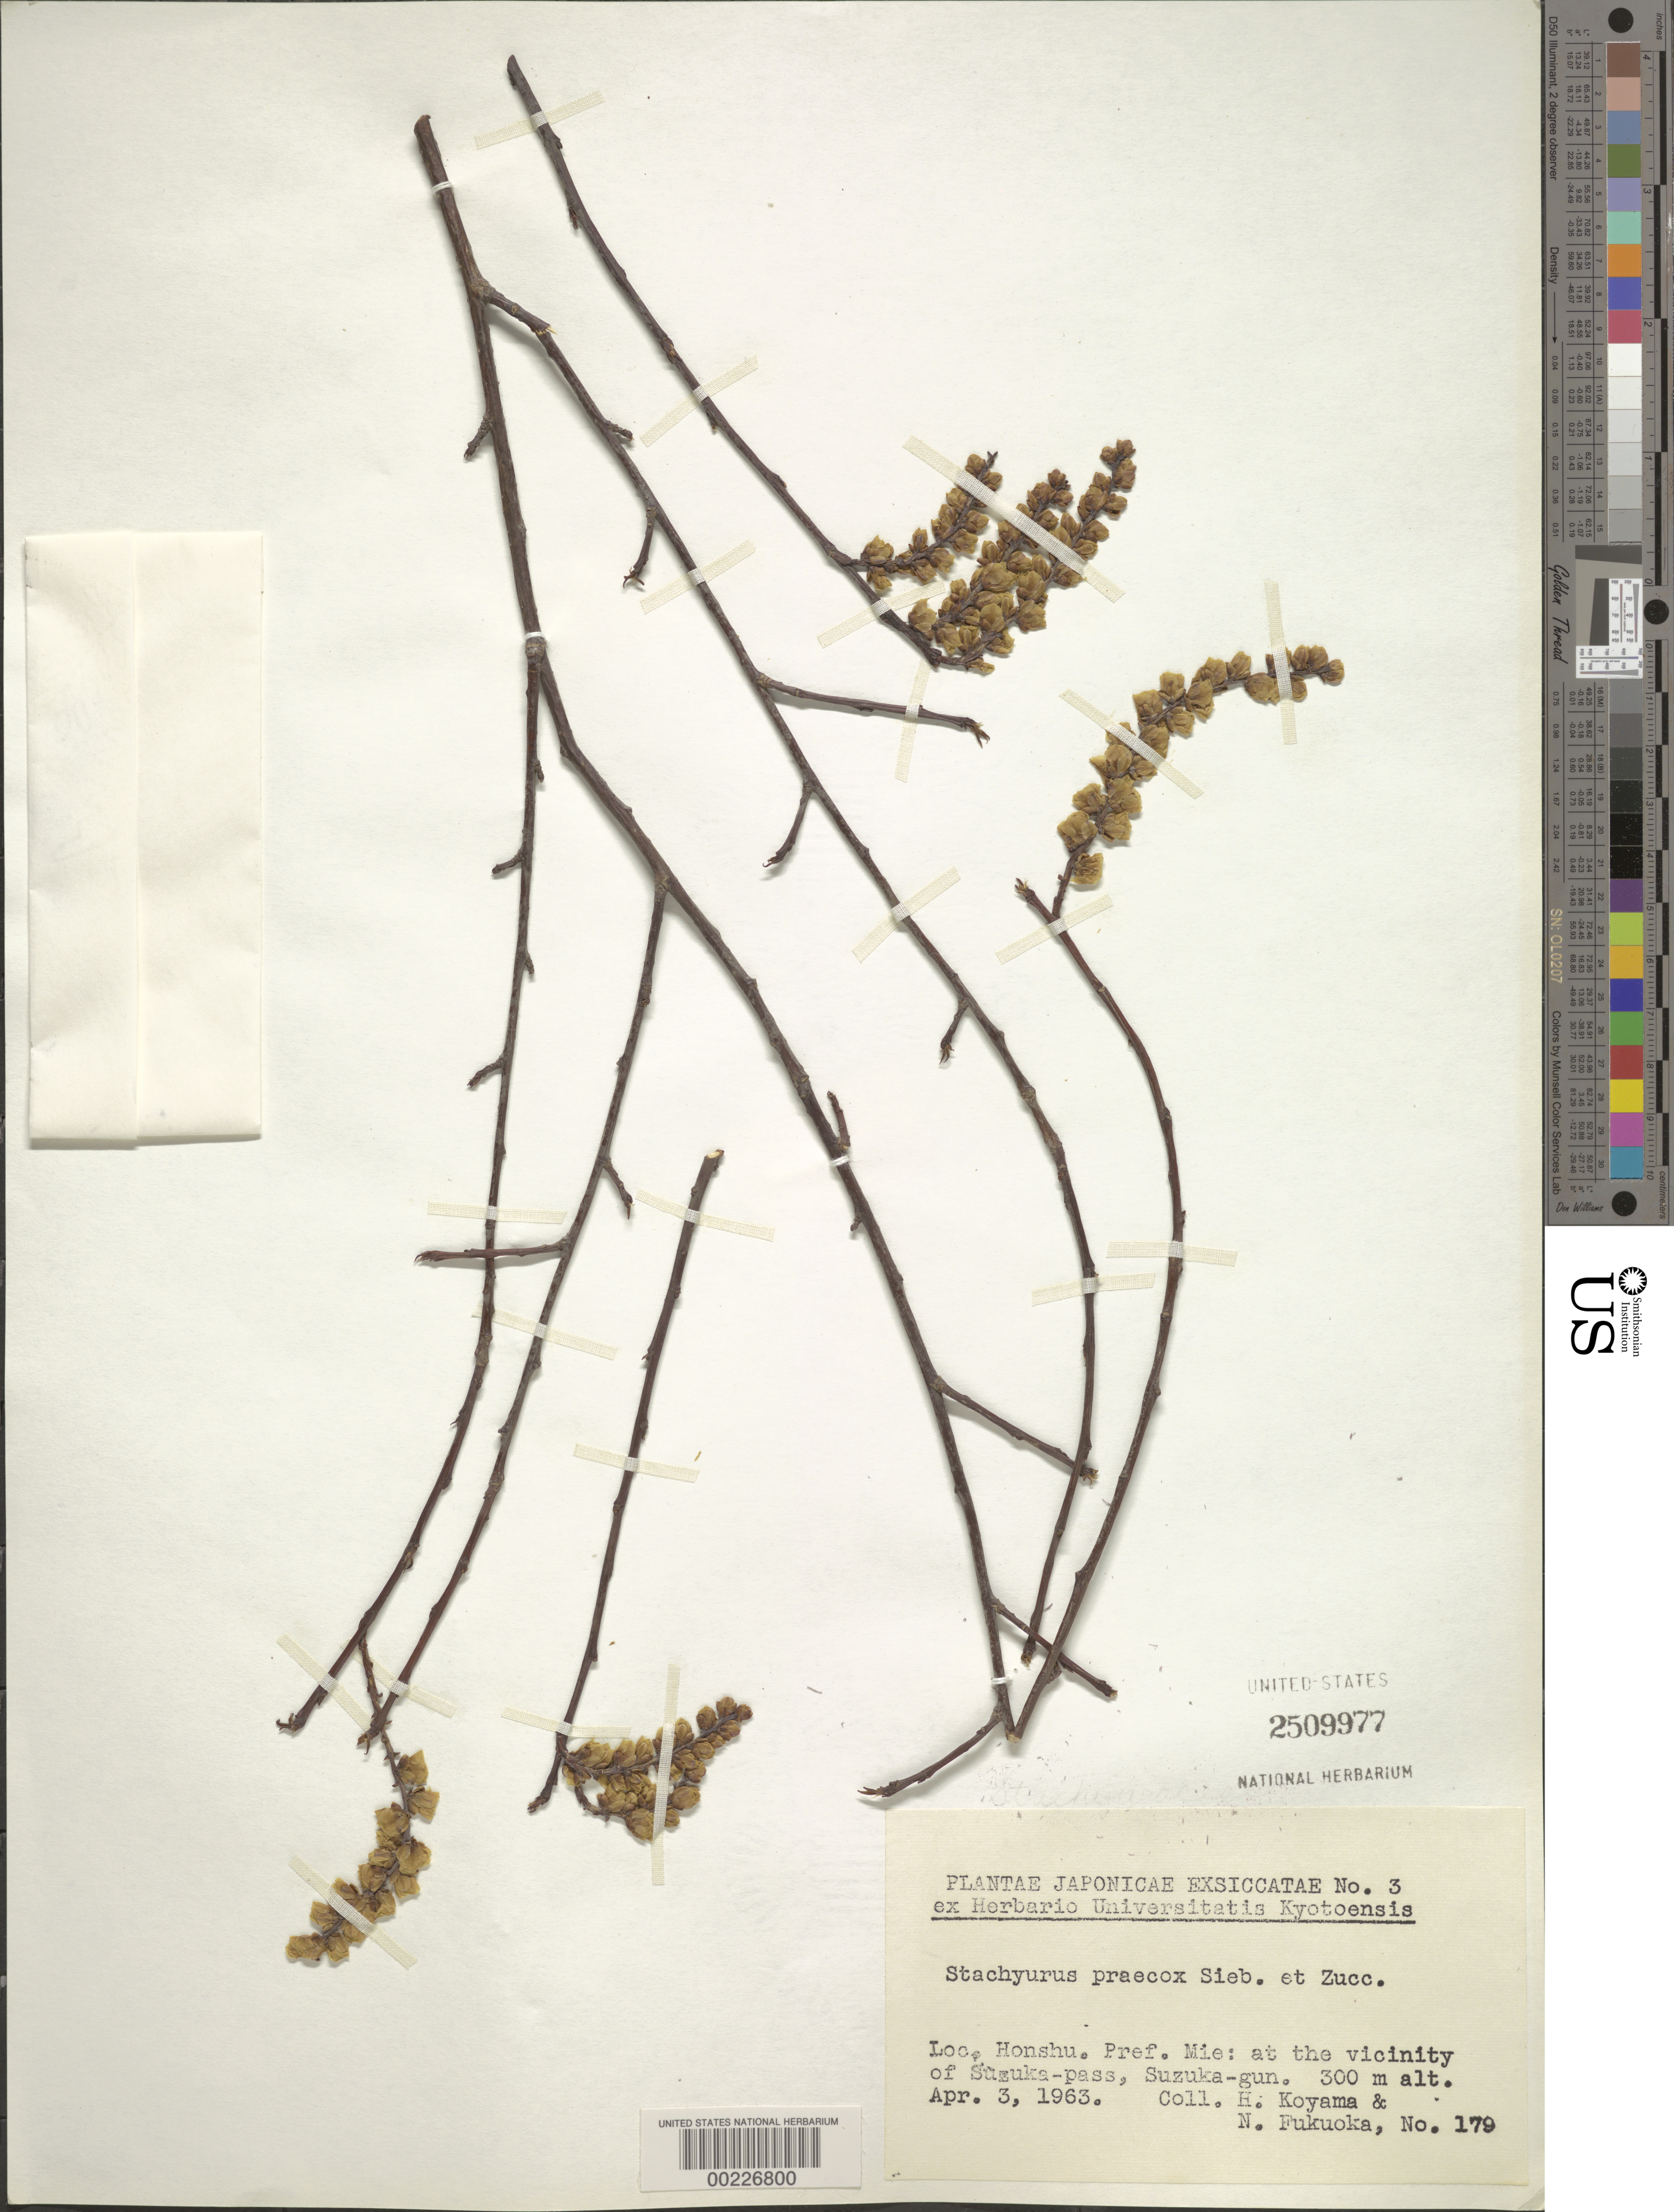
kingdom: Plantae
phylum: Tracheophyta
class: Magnoliopsida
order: Crossosomatales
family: Stachyuraceae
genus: Stachyurus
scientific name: Stachyurus praecox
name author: Siebold & Zucc.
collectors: H. Koyama & N. Fukuoka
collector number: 179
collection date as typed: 03 Apr 1963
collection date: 1963-04-03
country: Japan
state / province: Mie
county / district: Suzuka-gun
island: Honshu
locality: Vicinity of suzuka-pass, suzuka-gun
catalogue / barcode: US 2509977